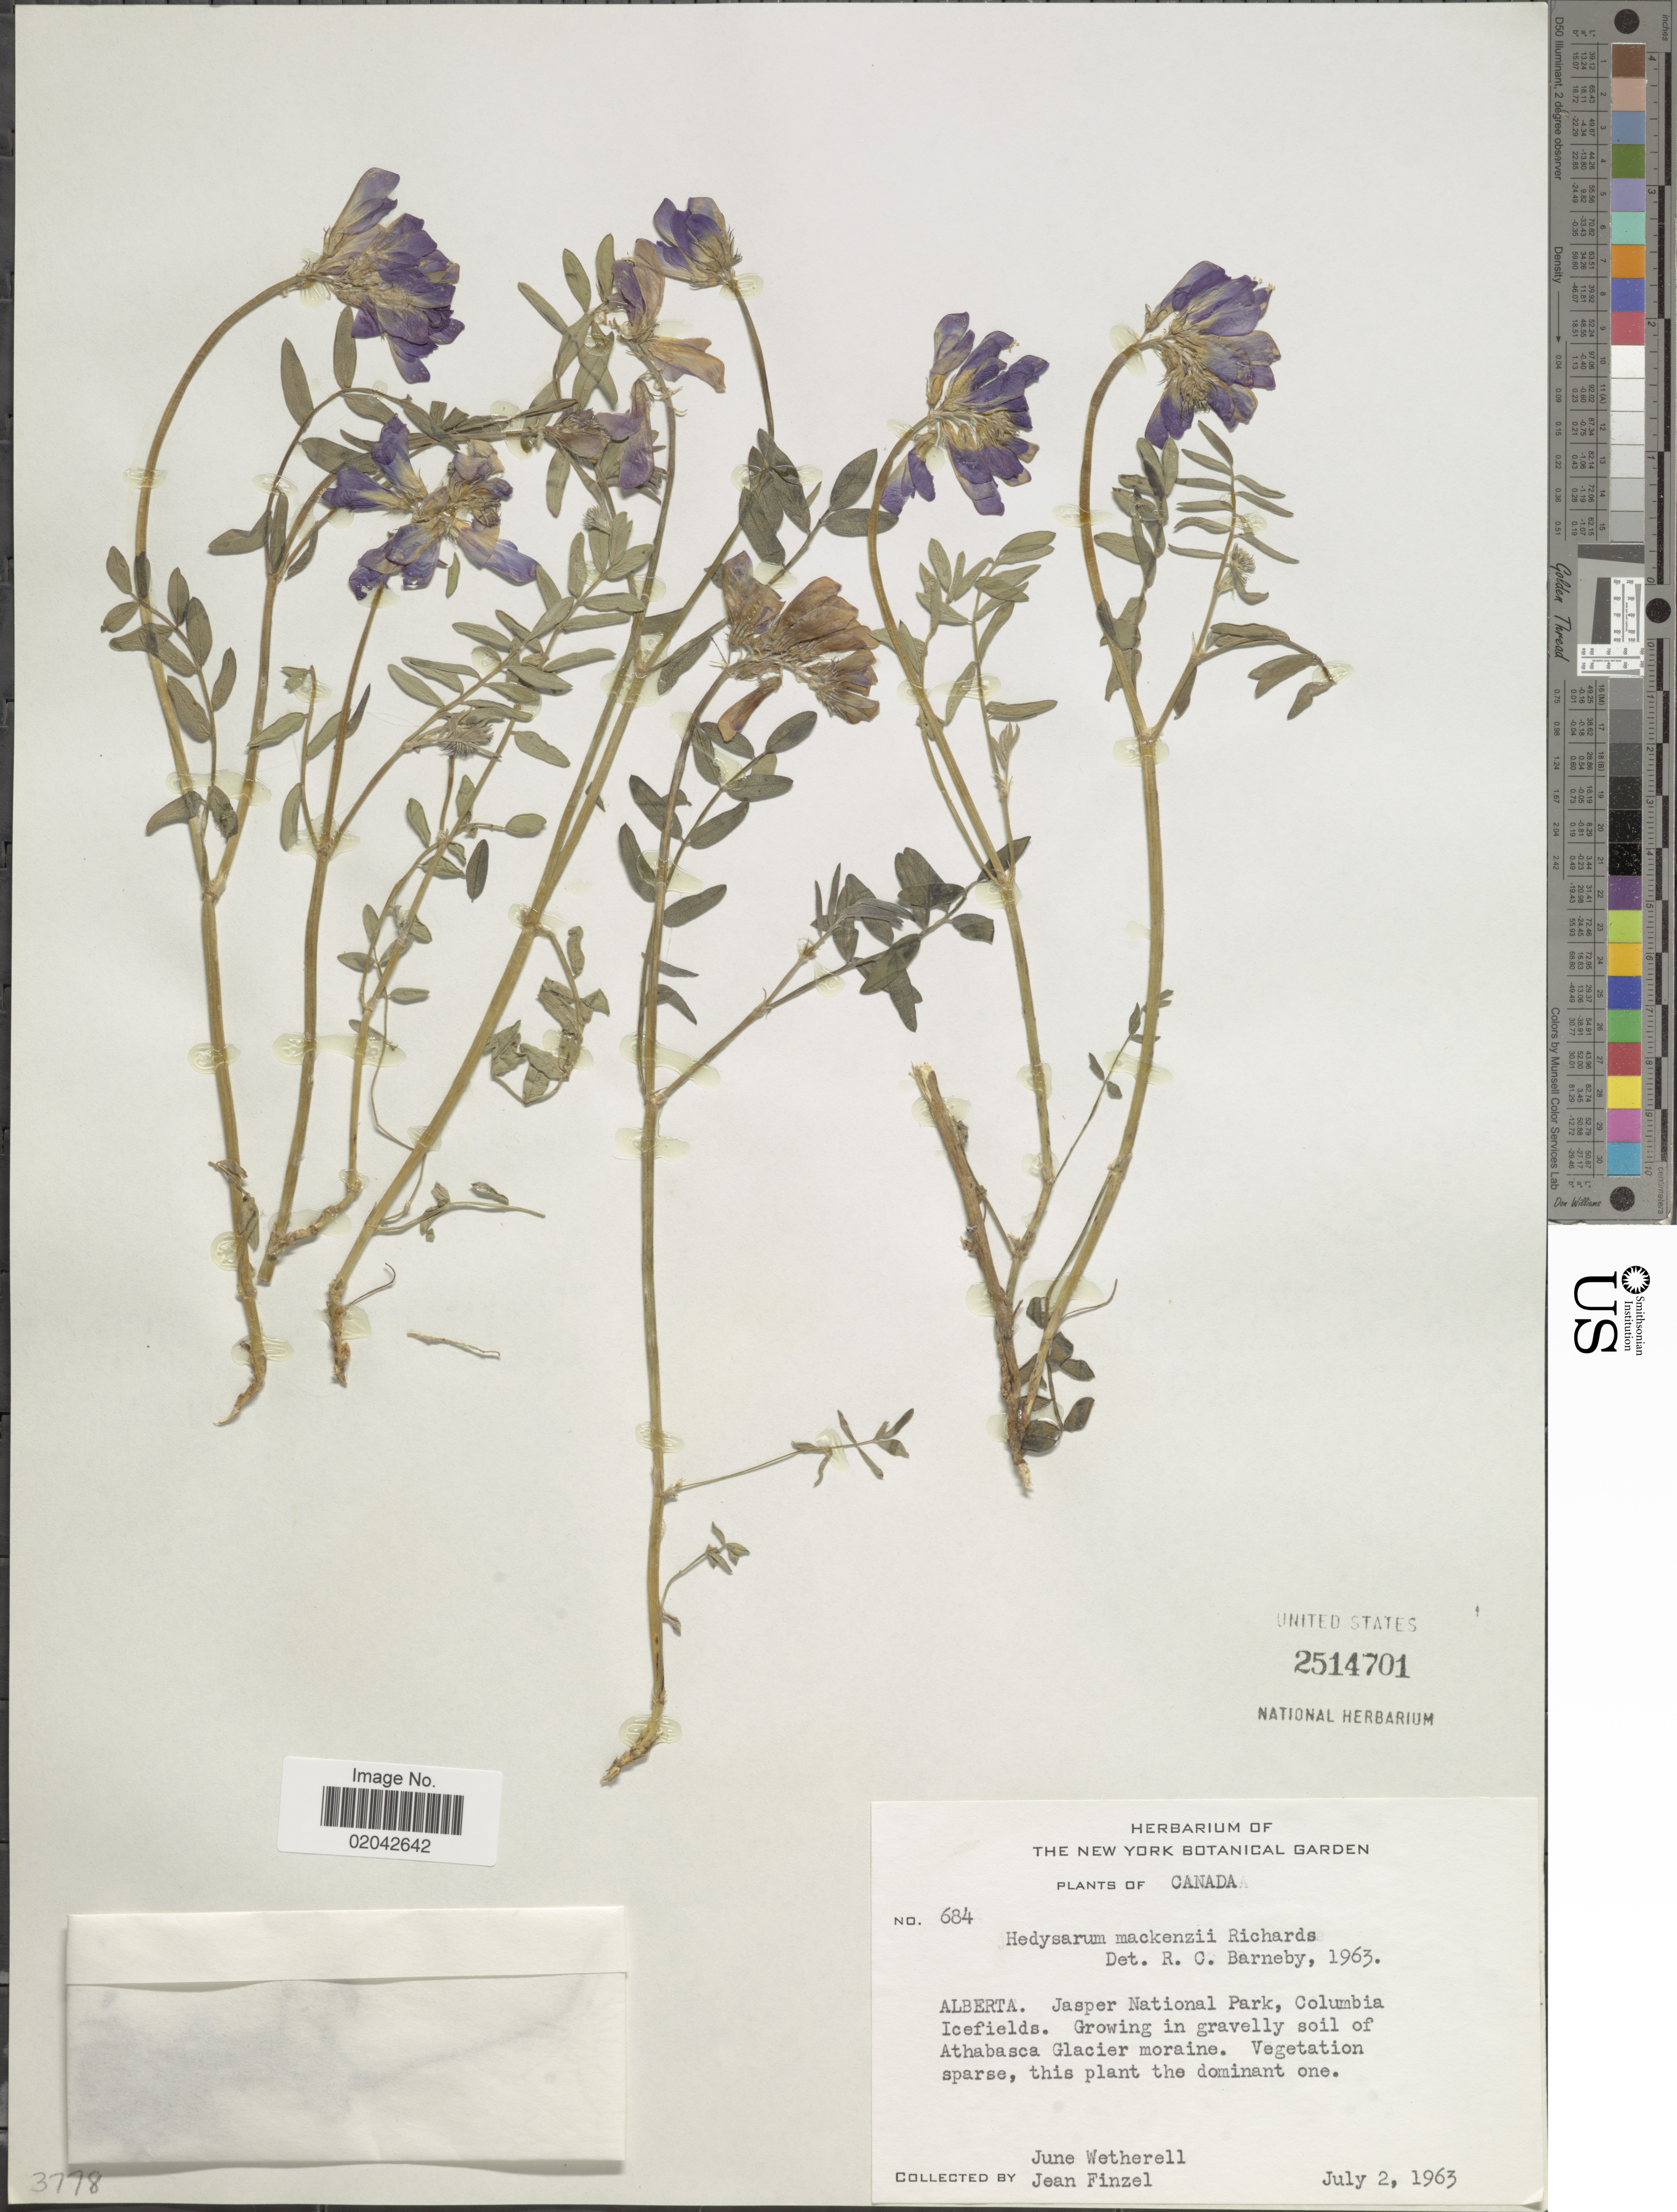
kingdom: Plantae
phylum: Tracheophyta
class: Magnoliopsida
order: Fabales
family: Fabaceae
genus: Hedysarum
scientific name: Hedysarum mackenziei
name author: Richardson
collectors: J. Wetherell & J. Finzel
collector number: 684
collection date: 1963-07-02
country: Canada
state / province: Alberta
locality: Jasper National Park, Columbia Icefields, growing in gravelly soil of Athabasca Glacier Mountain.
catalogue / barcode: US 2514701